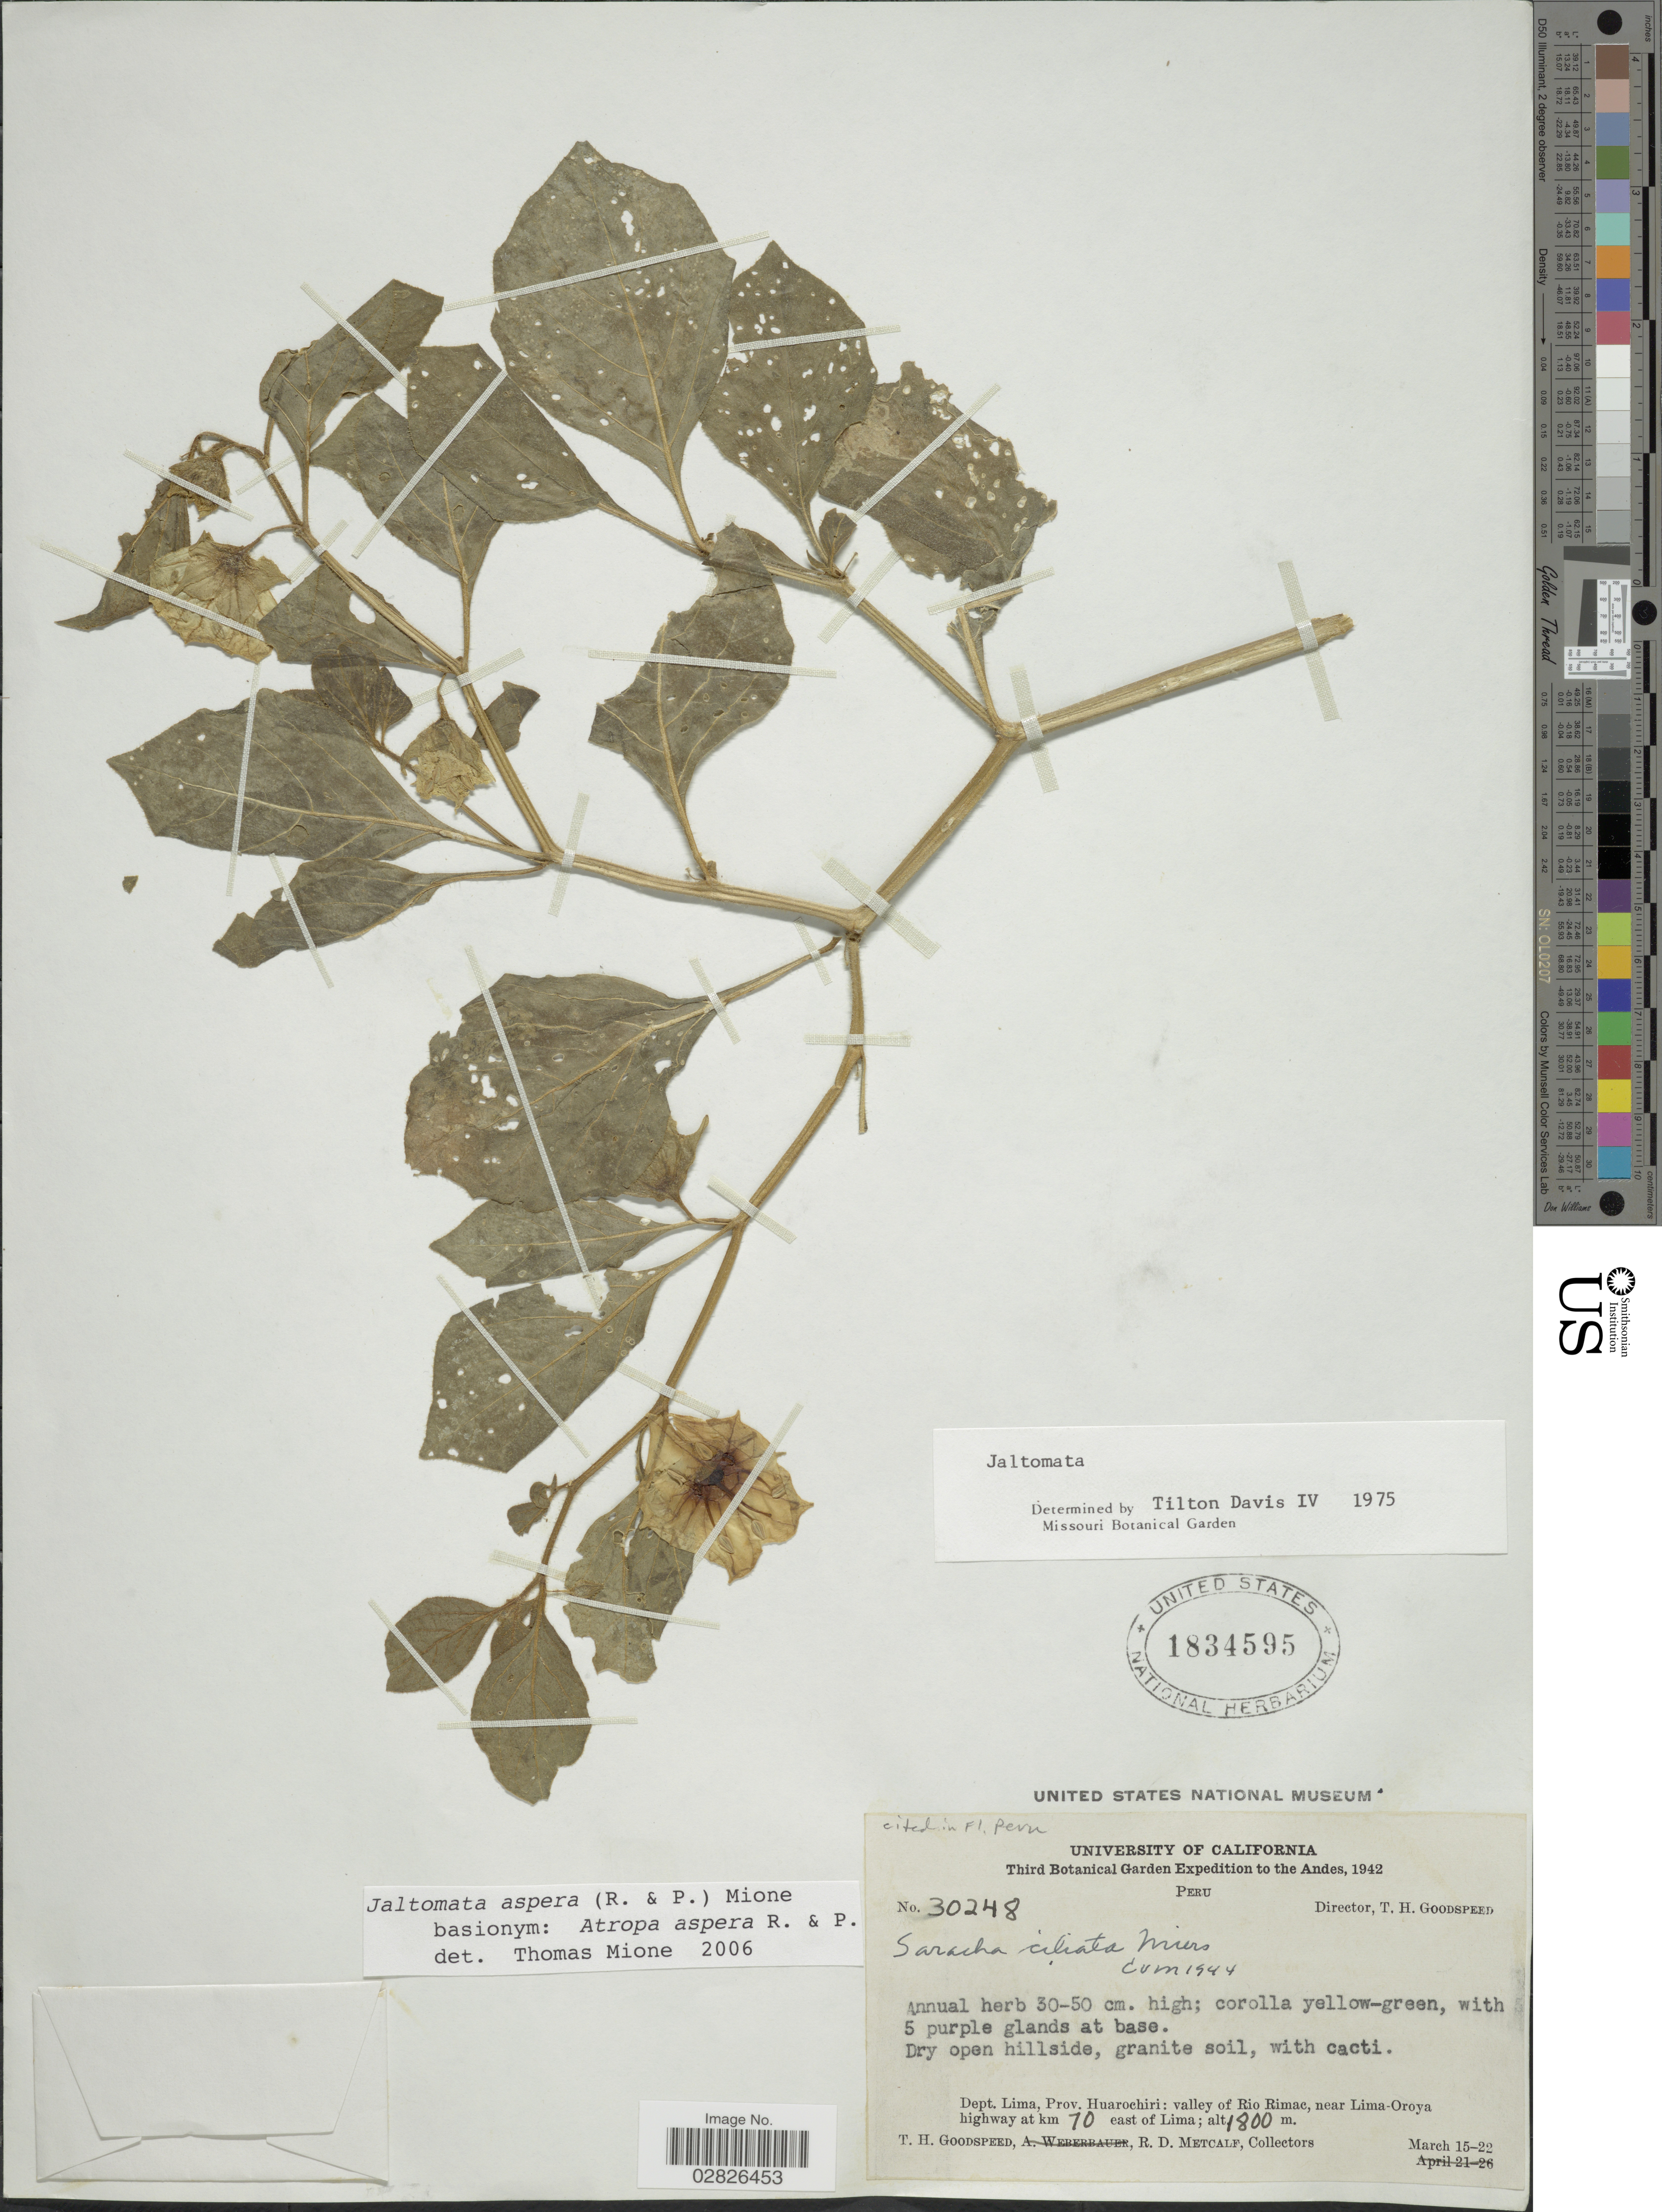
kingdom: Plantae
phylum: Tracheophyta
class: Magnoliopsida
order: Solanales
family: Solanaceae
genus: Jaltomata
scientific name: Jaltomata aspera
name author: (Rose & Pav.) Mione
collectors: T. Goodspeed & R. D. Metcalf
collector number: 30248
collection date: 1942-03-15/1942-03-22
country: Peru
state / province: Lima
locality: Dept. Lima, Prov. Huarochiri, valley of Rio Rimac, near Lima-Oroya highway at km 70 east of Lima.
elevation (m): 1800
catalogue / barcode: US 1834595